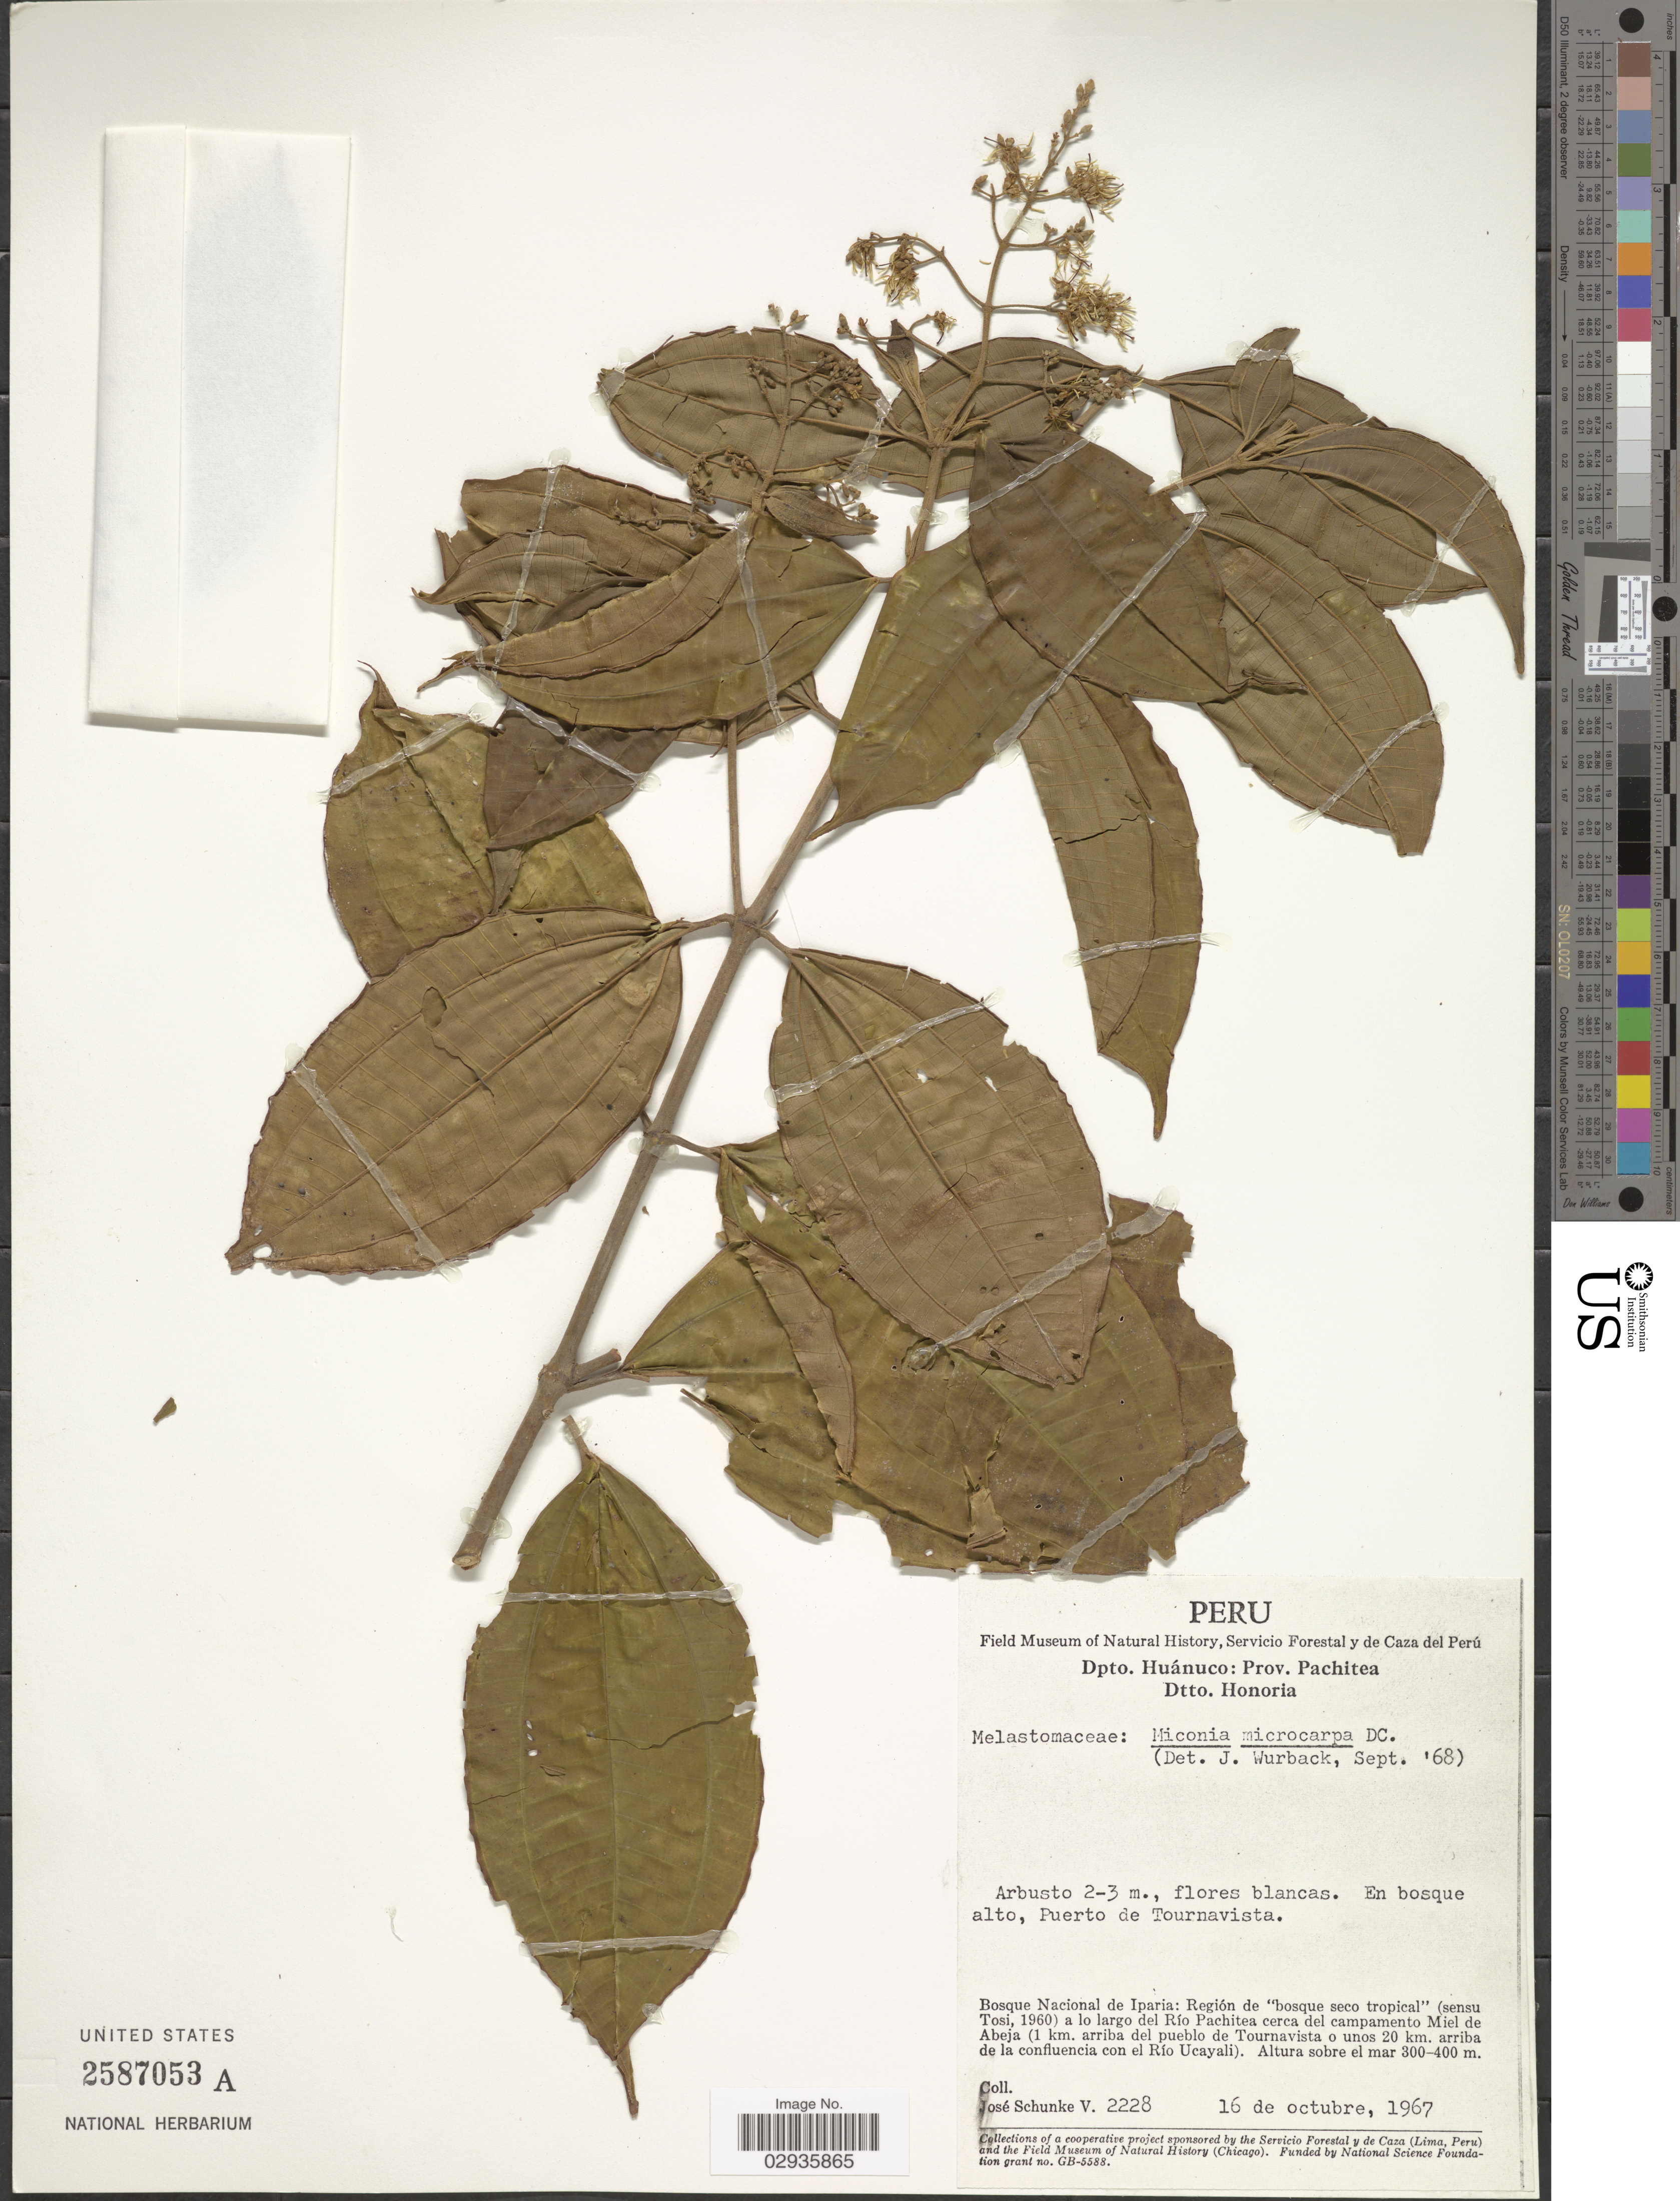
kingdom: Plantae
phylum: Tracheophyta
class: Magnoliopsida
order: Myrtales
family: Melastomataceae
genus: Miconia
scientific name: Miconia affinis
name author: DC.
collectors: J. Schunke Vigo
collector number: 2228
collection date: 1967-10-16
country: Peru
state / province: Huánuco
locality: Dpto. Huánuco: Prov. Pachitea, Dtto. Honoria, En bosque alto, Puerto de Tournavista. Bosque Nacional de Iparia: Región de "bosque seco tropical" (sensu Tosi, 1960) a lo largo del Río Pachitea cerca del campamento Miel de Abeja (1 km. arriba del pueblo de Tournavista o unos 20 km. arriba de la confluencia con el Río Ucayali).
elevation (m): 300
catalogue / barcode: US 2587053A